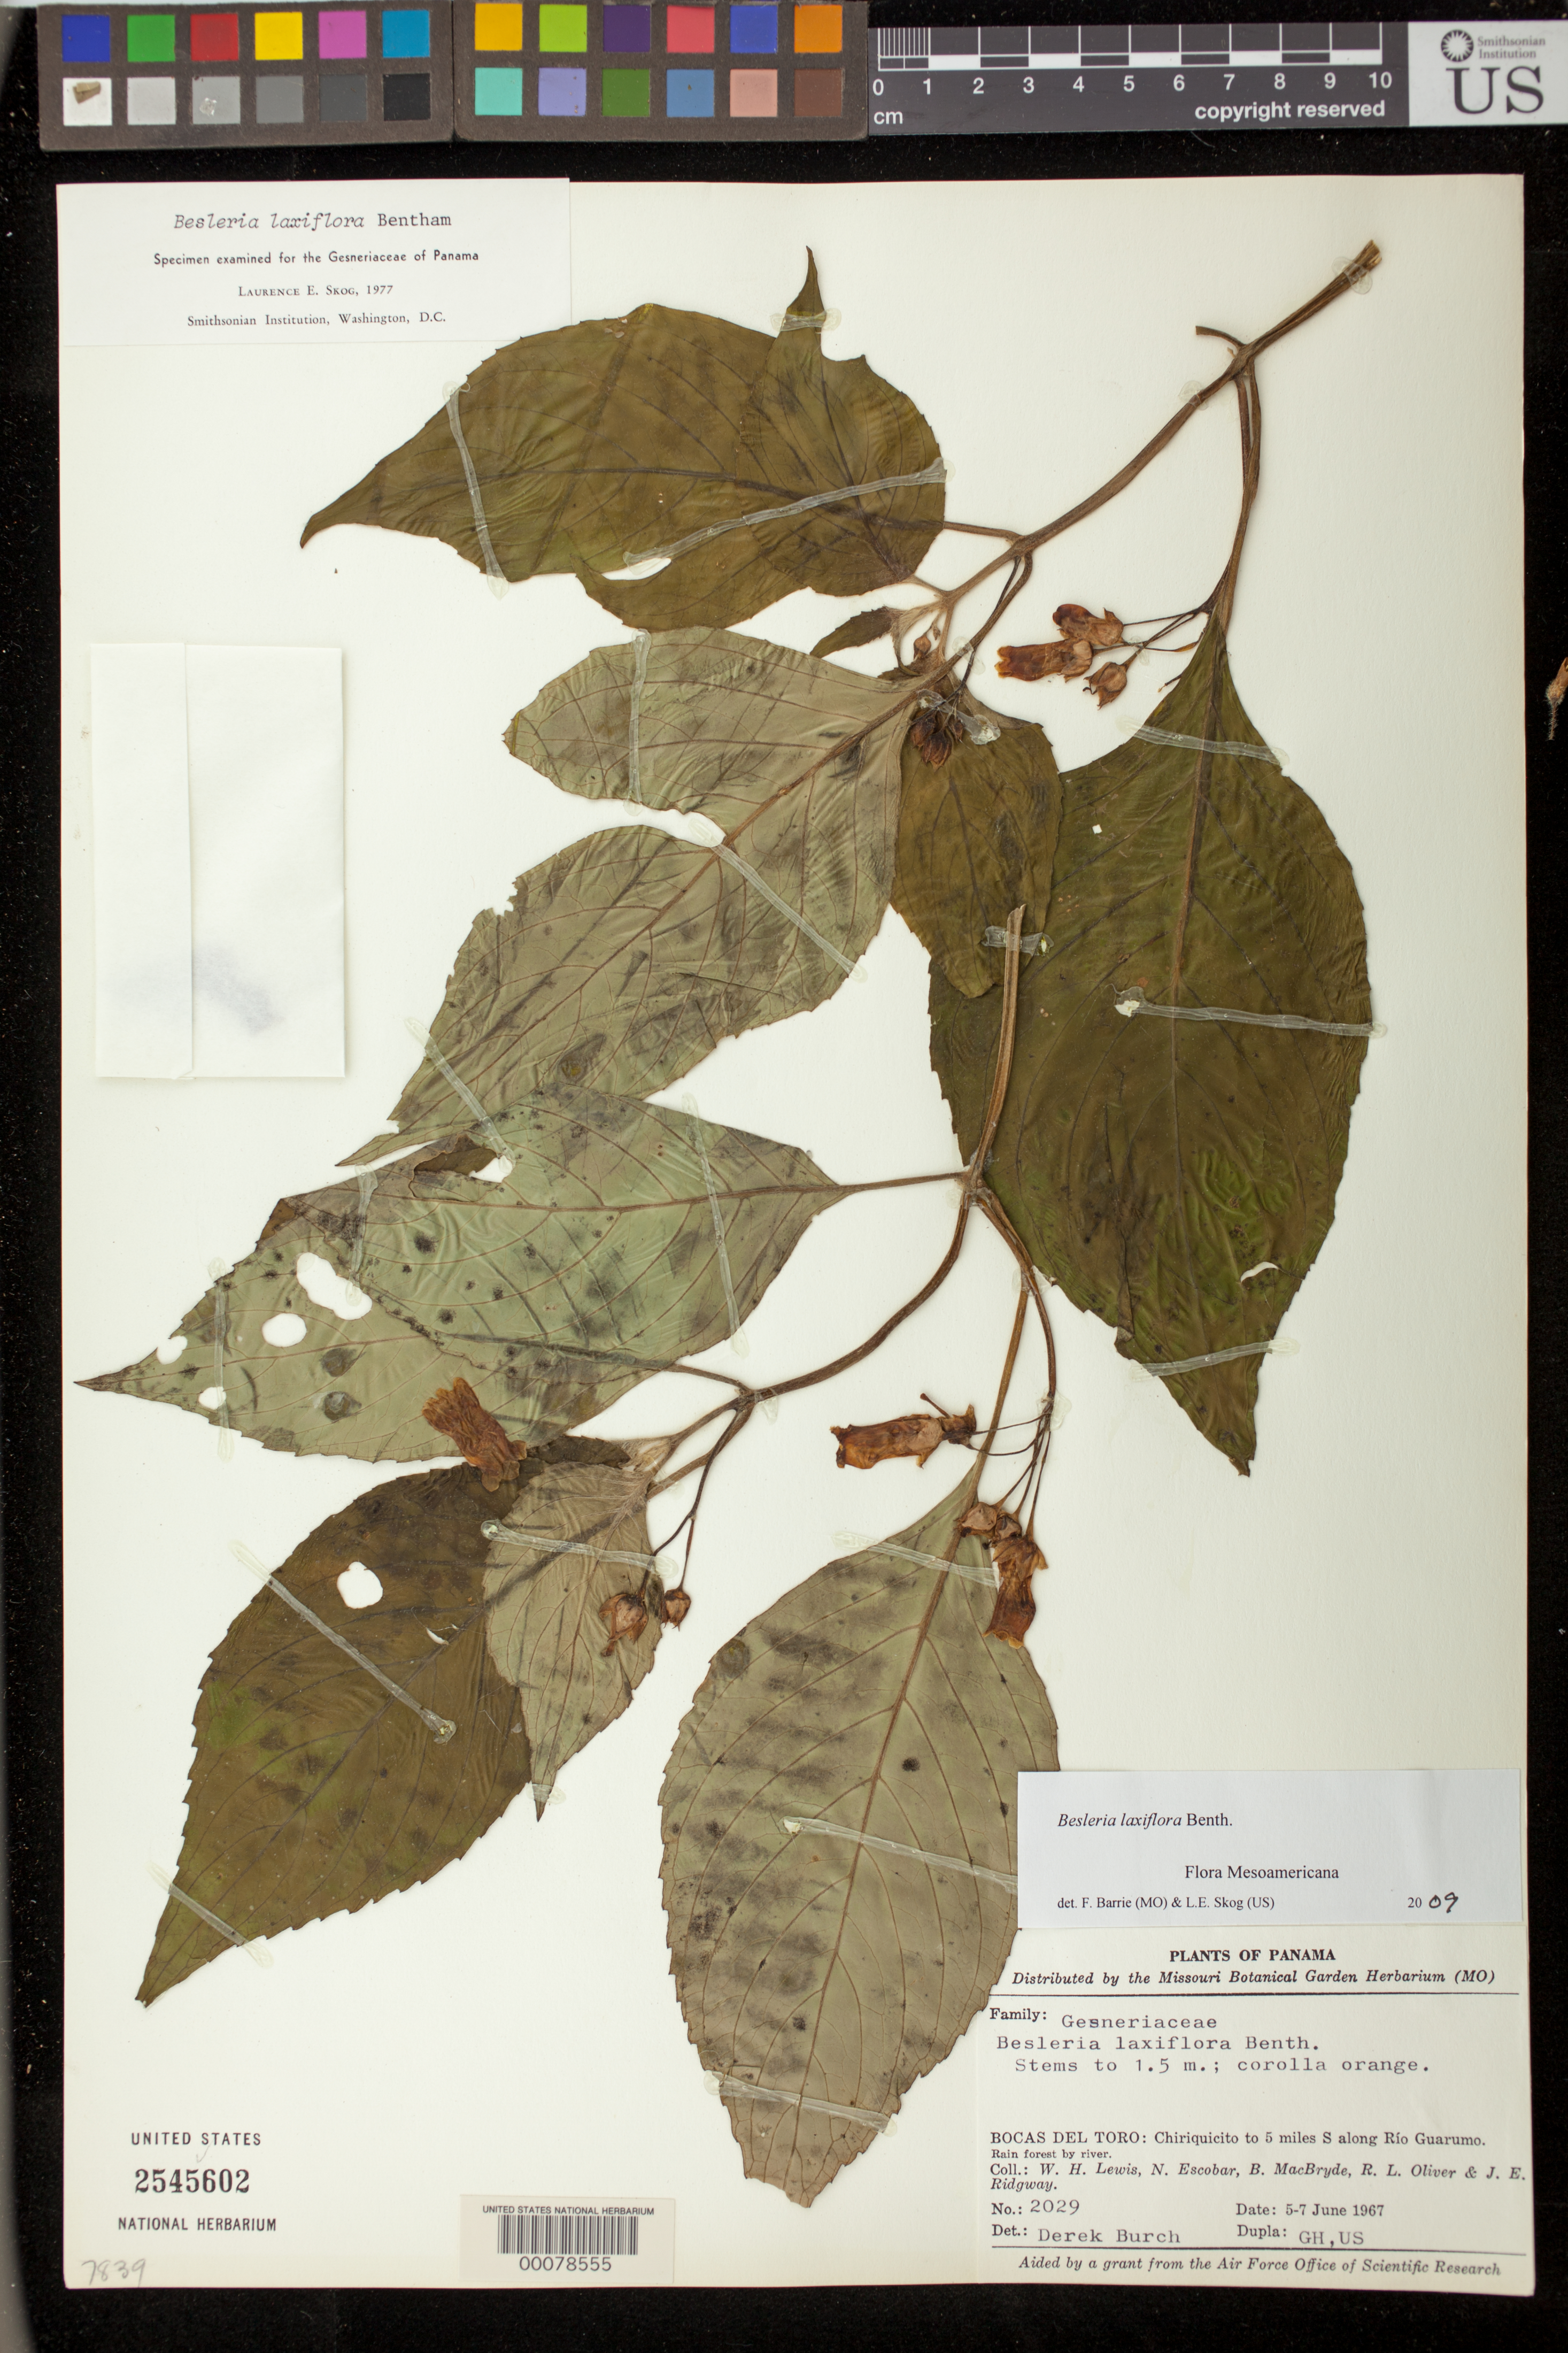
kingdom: Plantae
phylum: Tracheophyta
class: Magnoliopsida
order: Lamiales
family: Gesneriaceae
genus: Besleria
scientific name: Besleria laxiflora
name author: Benth.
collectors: W. H. Lewis & et al.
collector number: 2029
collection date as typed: Jun 1967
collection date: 1967-06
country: Panama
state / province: Bocas del Toro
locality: Chiriquicito to 5 mi S along Rio Guarumo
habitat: Rain forest by river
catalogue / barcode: US 2545602